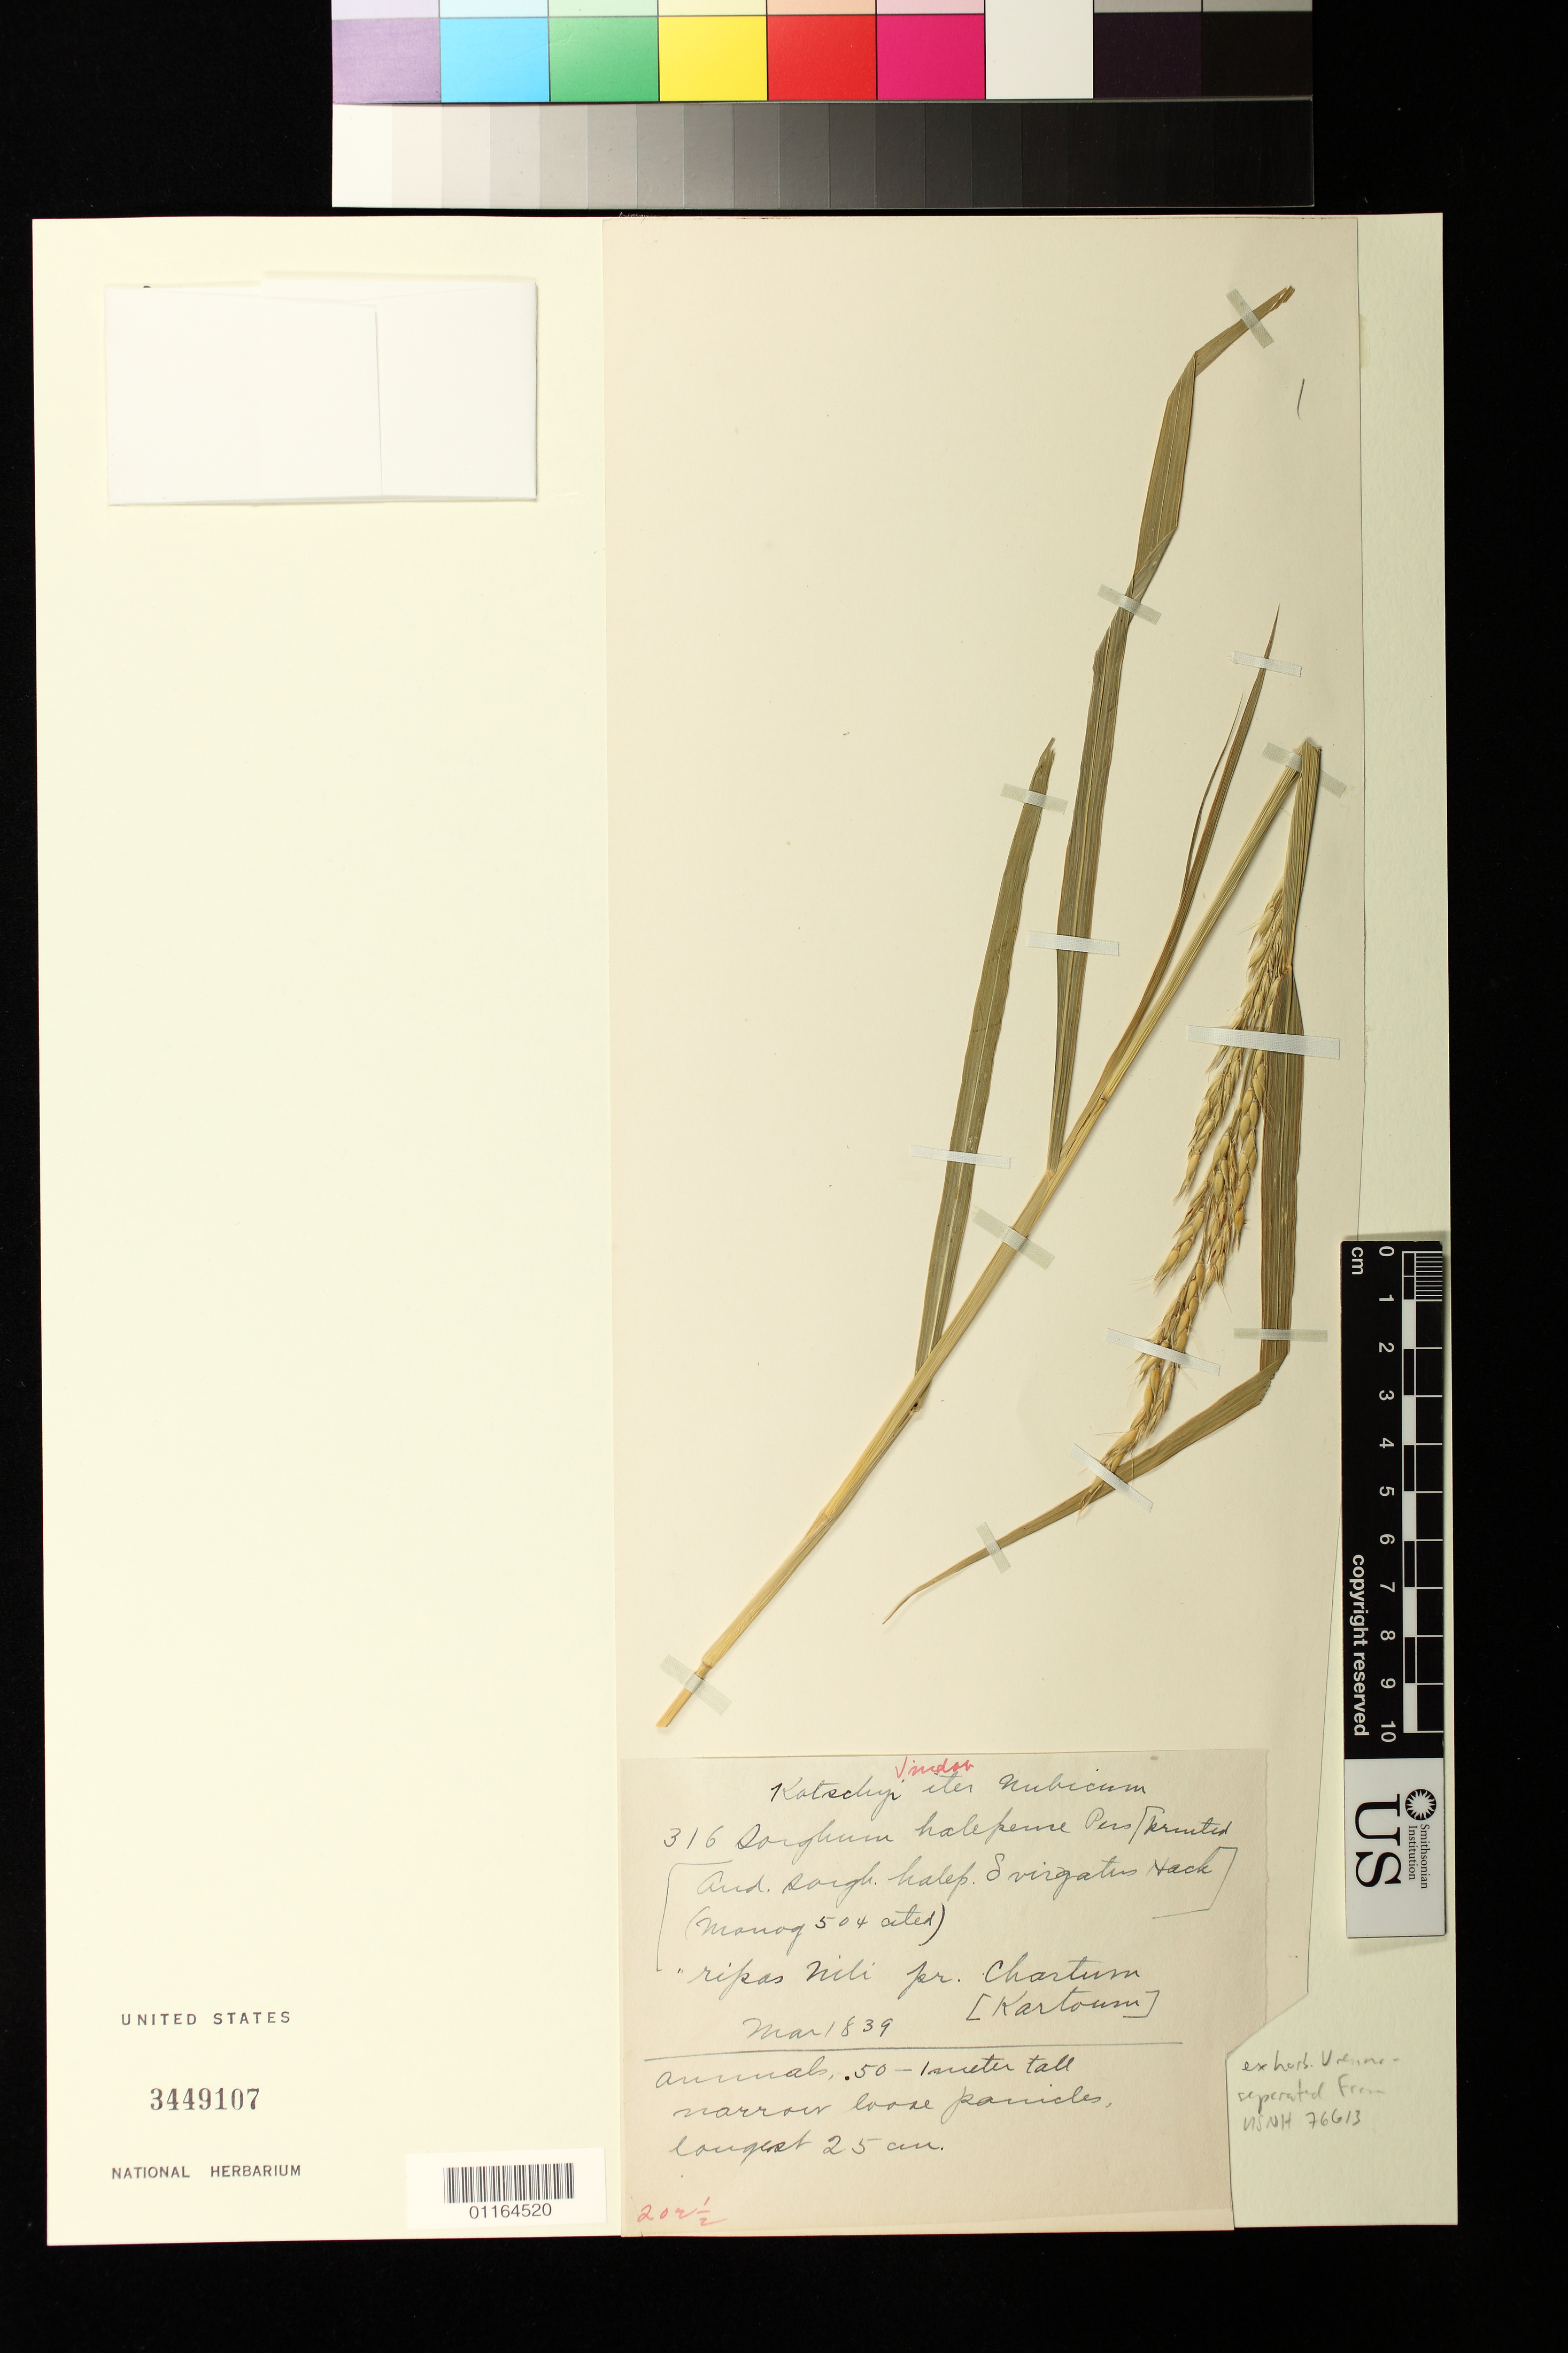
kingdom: Plantae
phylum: Tracheophyta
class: Liliopsida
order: Poales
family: Poaceae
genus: Andropogon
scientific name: Andropogon sorghum var. virgatus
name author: Hack.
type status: Syntype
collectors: K. G. Kotschy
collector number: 316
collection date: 1839-03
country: Sudan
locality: ripas Nili pr. Chartum (Kartoum)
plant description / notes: Fragmentary material of type specimen ex herb. Vienna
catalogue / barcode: US 3449107